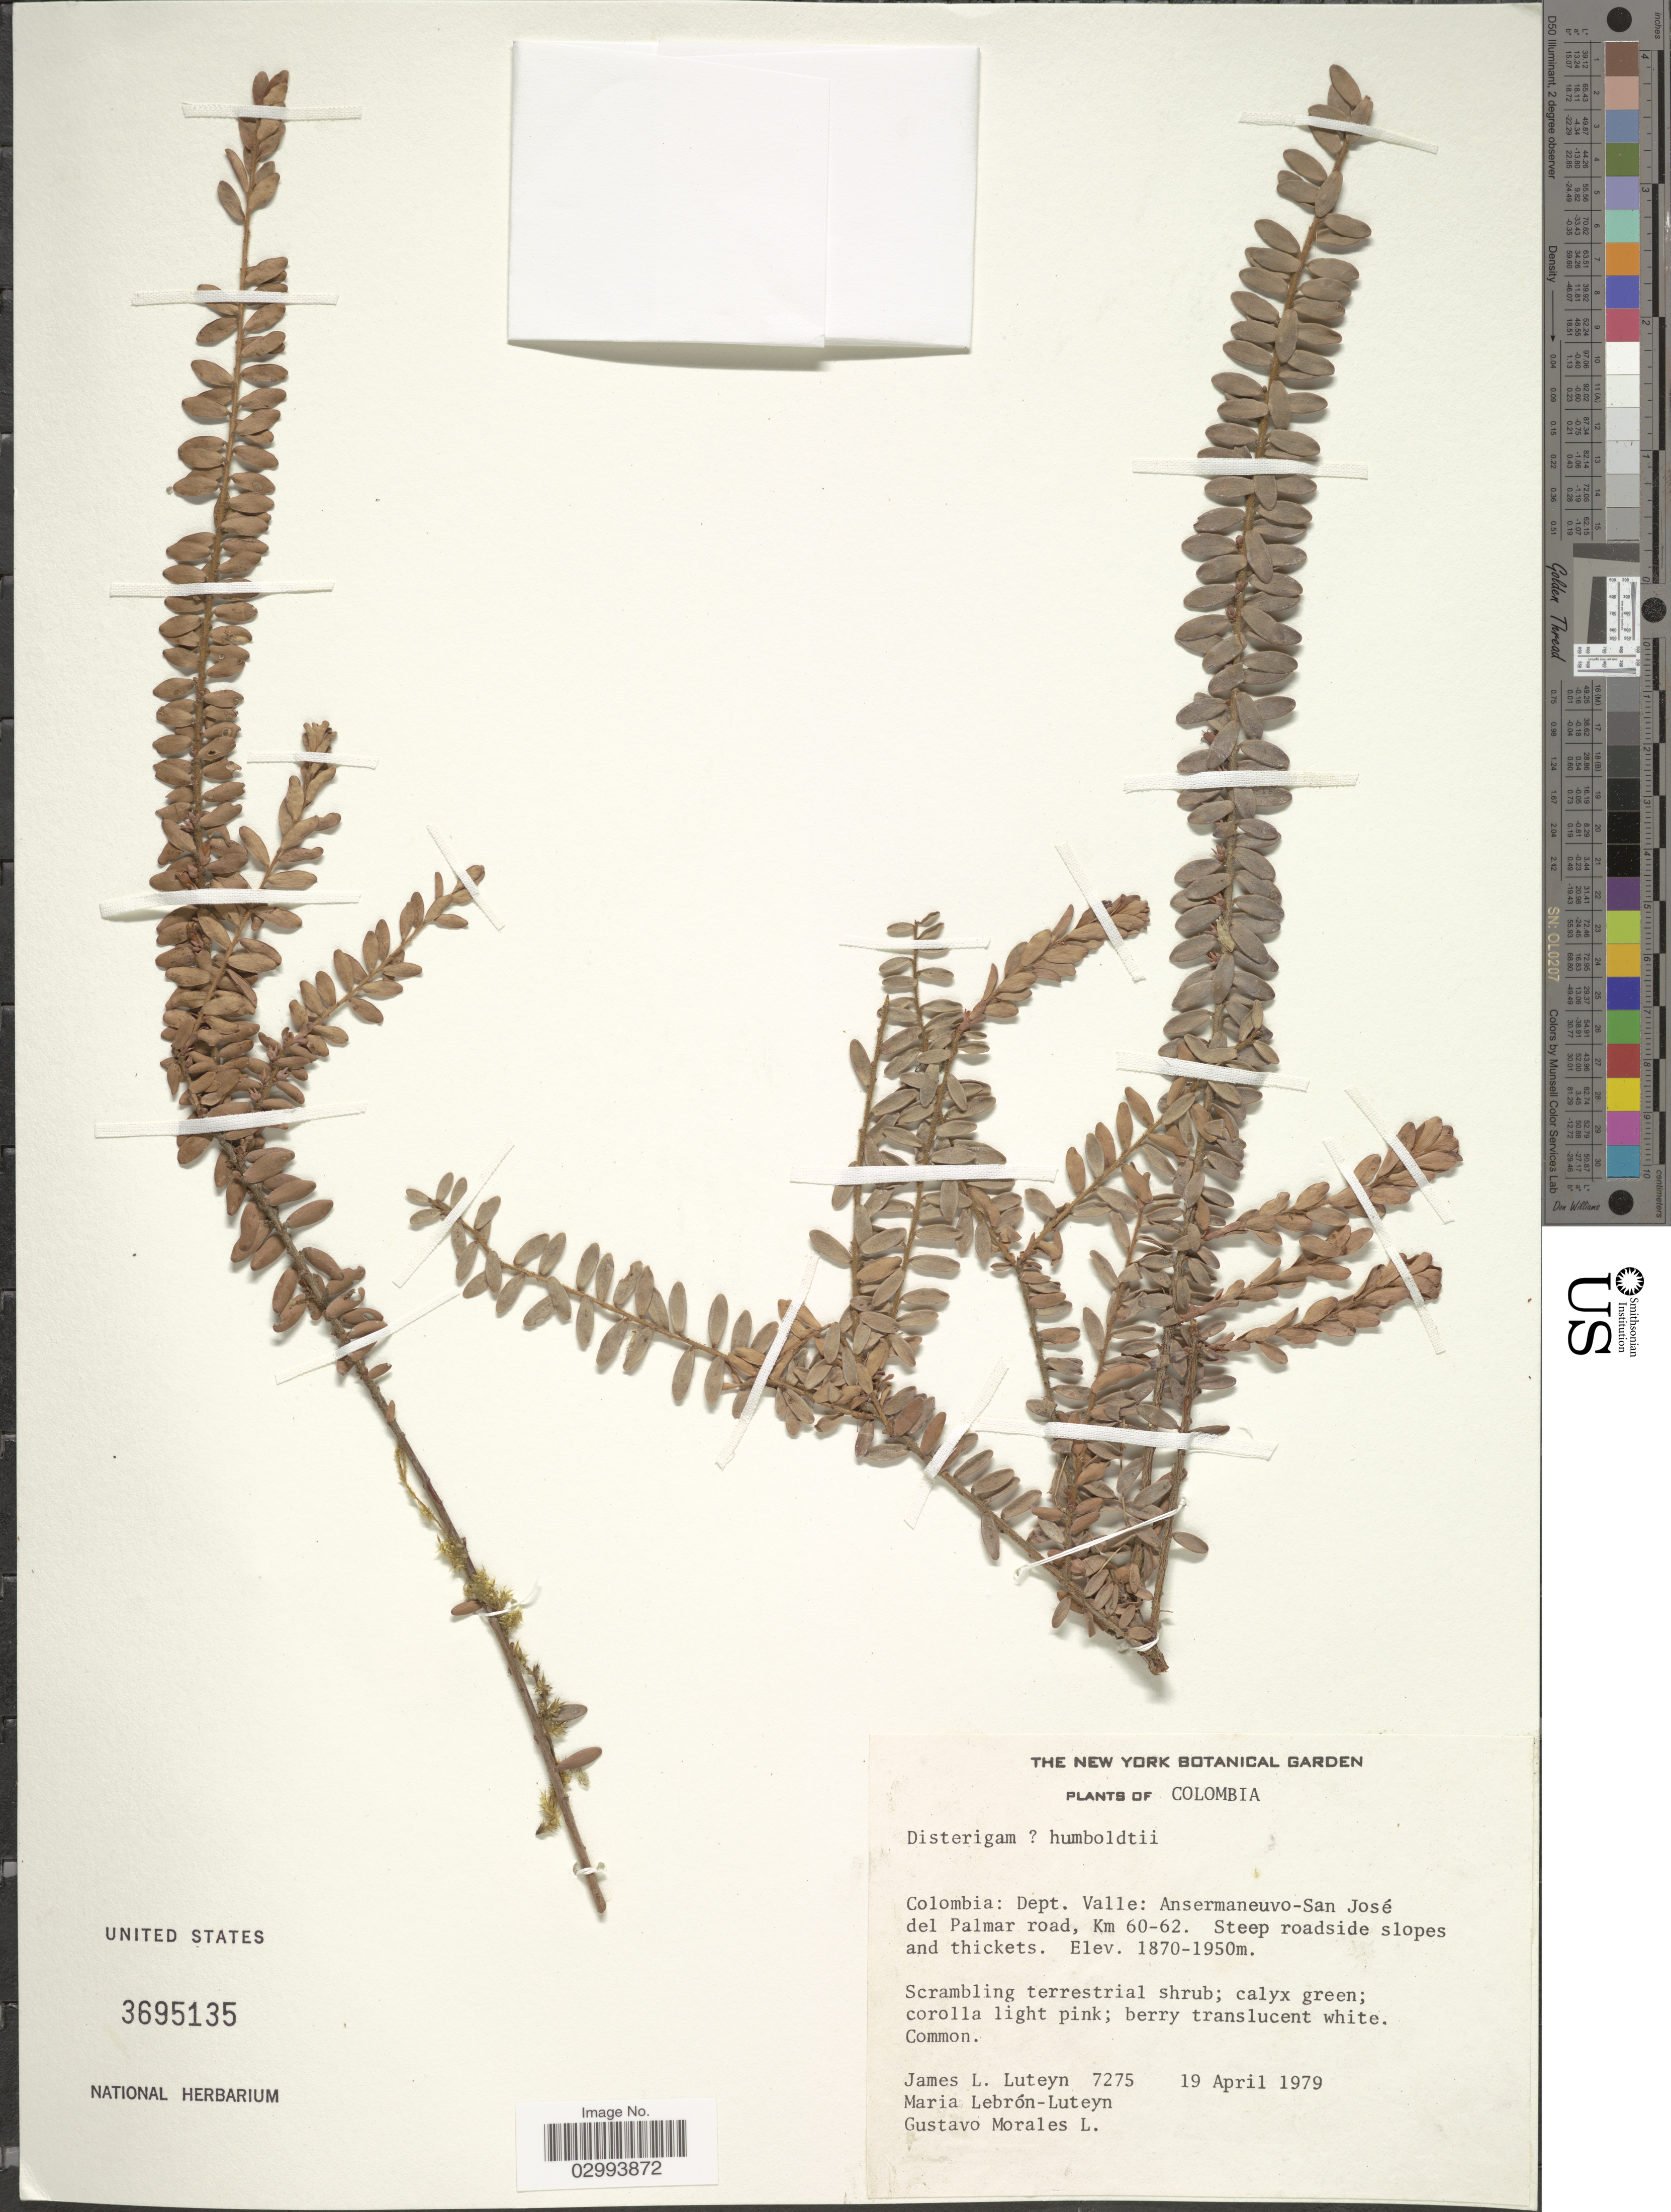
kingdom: Plantae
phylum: Tracheophyta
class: Magnoliopsida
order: Ericales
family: Ericaceae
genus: Disterigma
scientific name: Disterigma humboldtii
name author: (Klotzsch) Nied.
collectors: J. L. Luteyn, M. L. Lebrón-Luteyn & G. Morales L.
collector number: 7275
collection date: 1979-04-19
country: Colombia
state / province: Valle del Cauca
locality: Dept. Valle: Ansermaneuvo-San José del Palmar road, Km 60-62. Steep roadside slopes and thickets.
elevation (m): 1870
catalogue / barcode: US 3695135